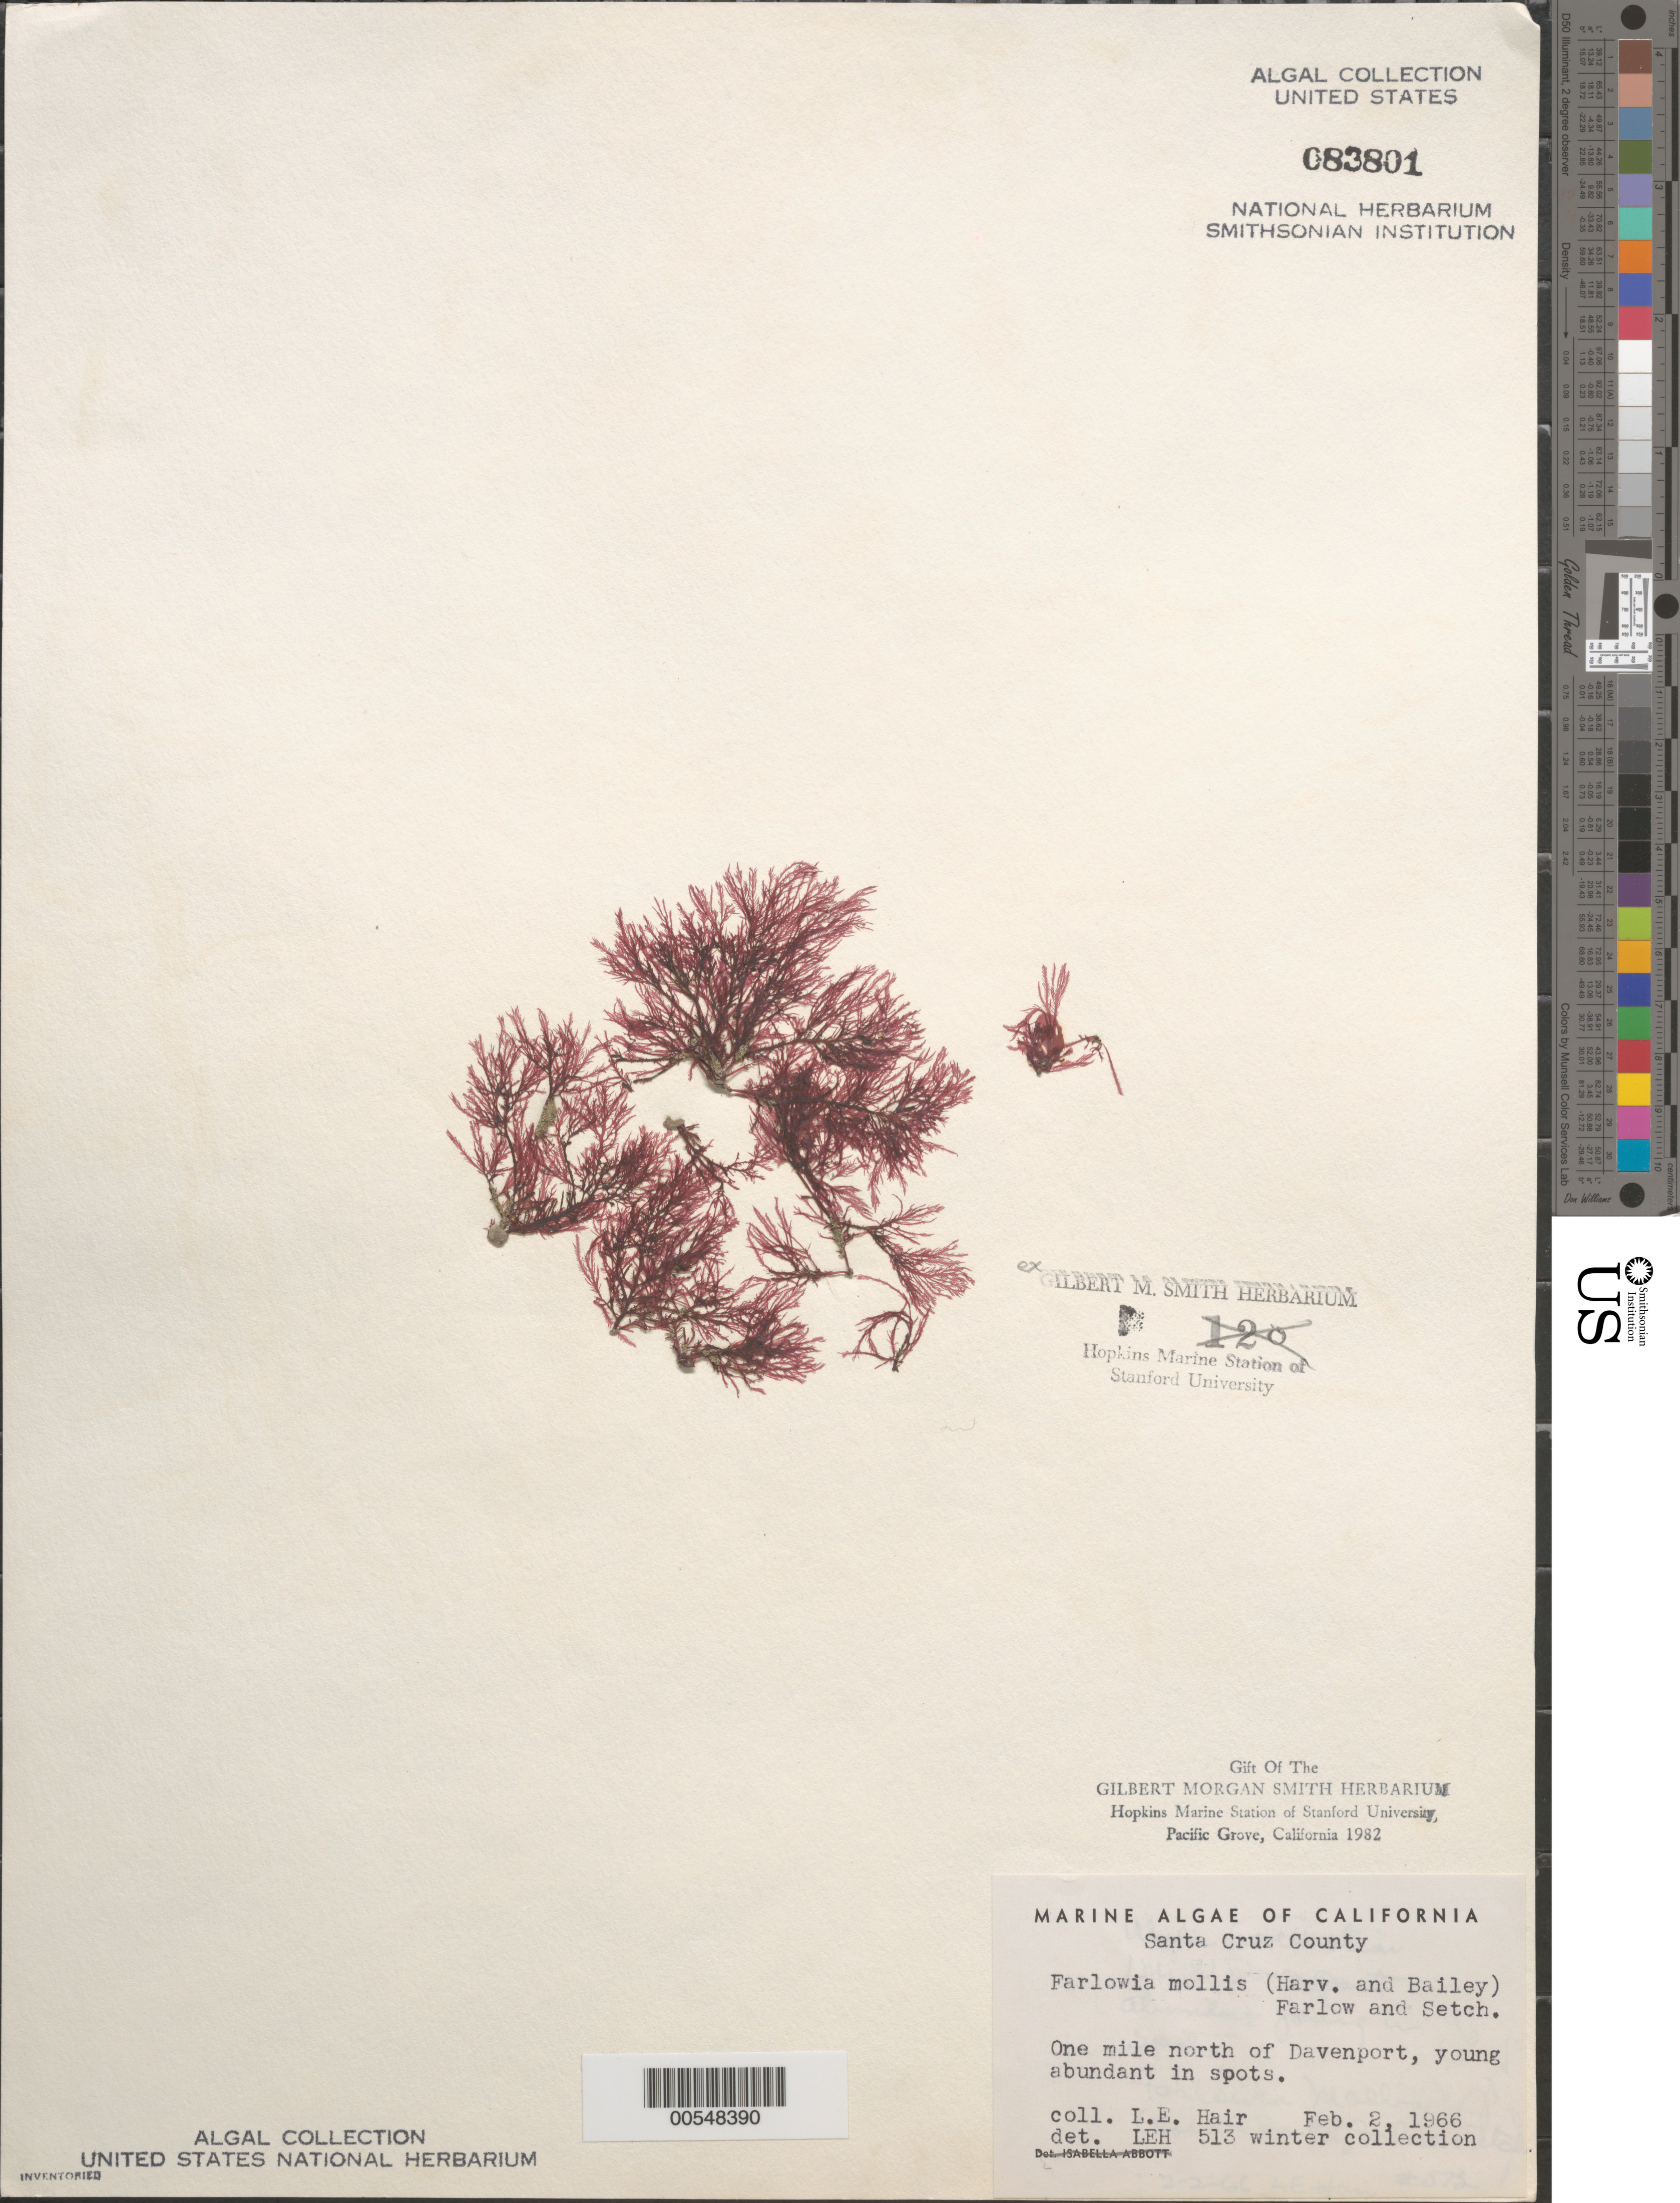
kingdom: Plantae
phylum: Rhodophyta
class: Florideophyceae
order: Gigartinales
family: Dumontiaceae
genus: Farlowia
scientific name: Farlowia mollis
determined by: Hair, L. E.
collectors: L. Hair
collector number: Leh 513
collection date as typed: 02 Feb 1966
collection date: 1966-02-02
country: United States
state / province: California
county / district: Santa Cruz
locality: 1 mile north of Davenport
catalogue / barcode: US 83801